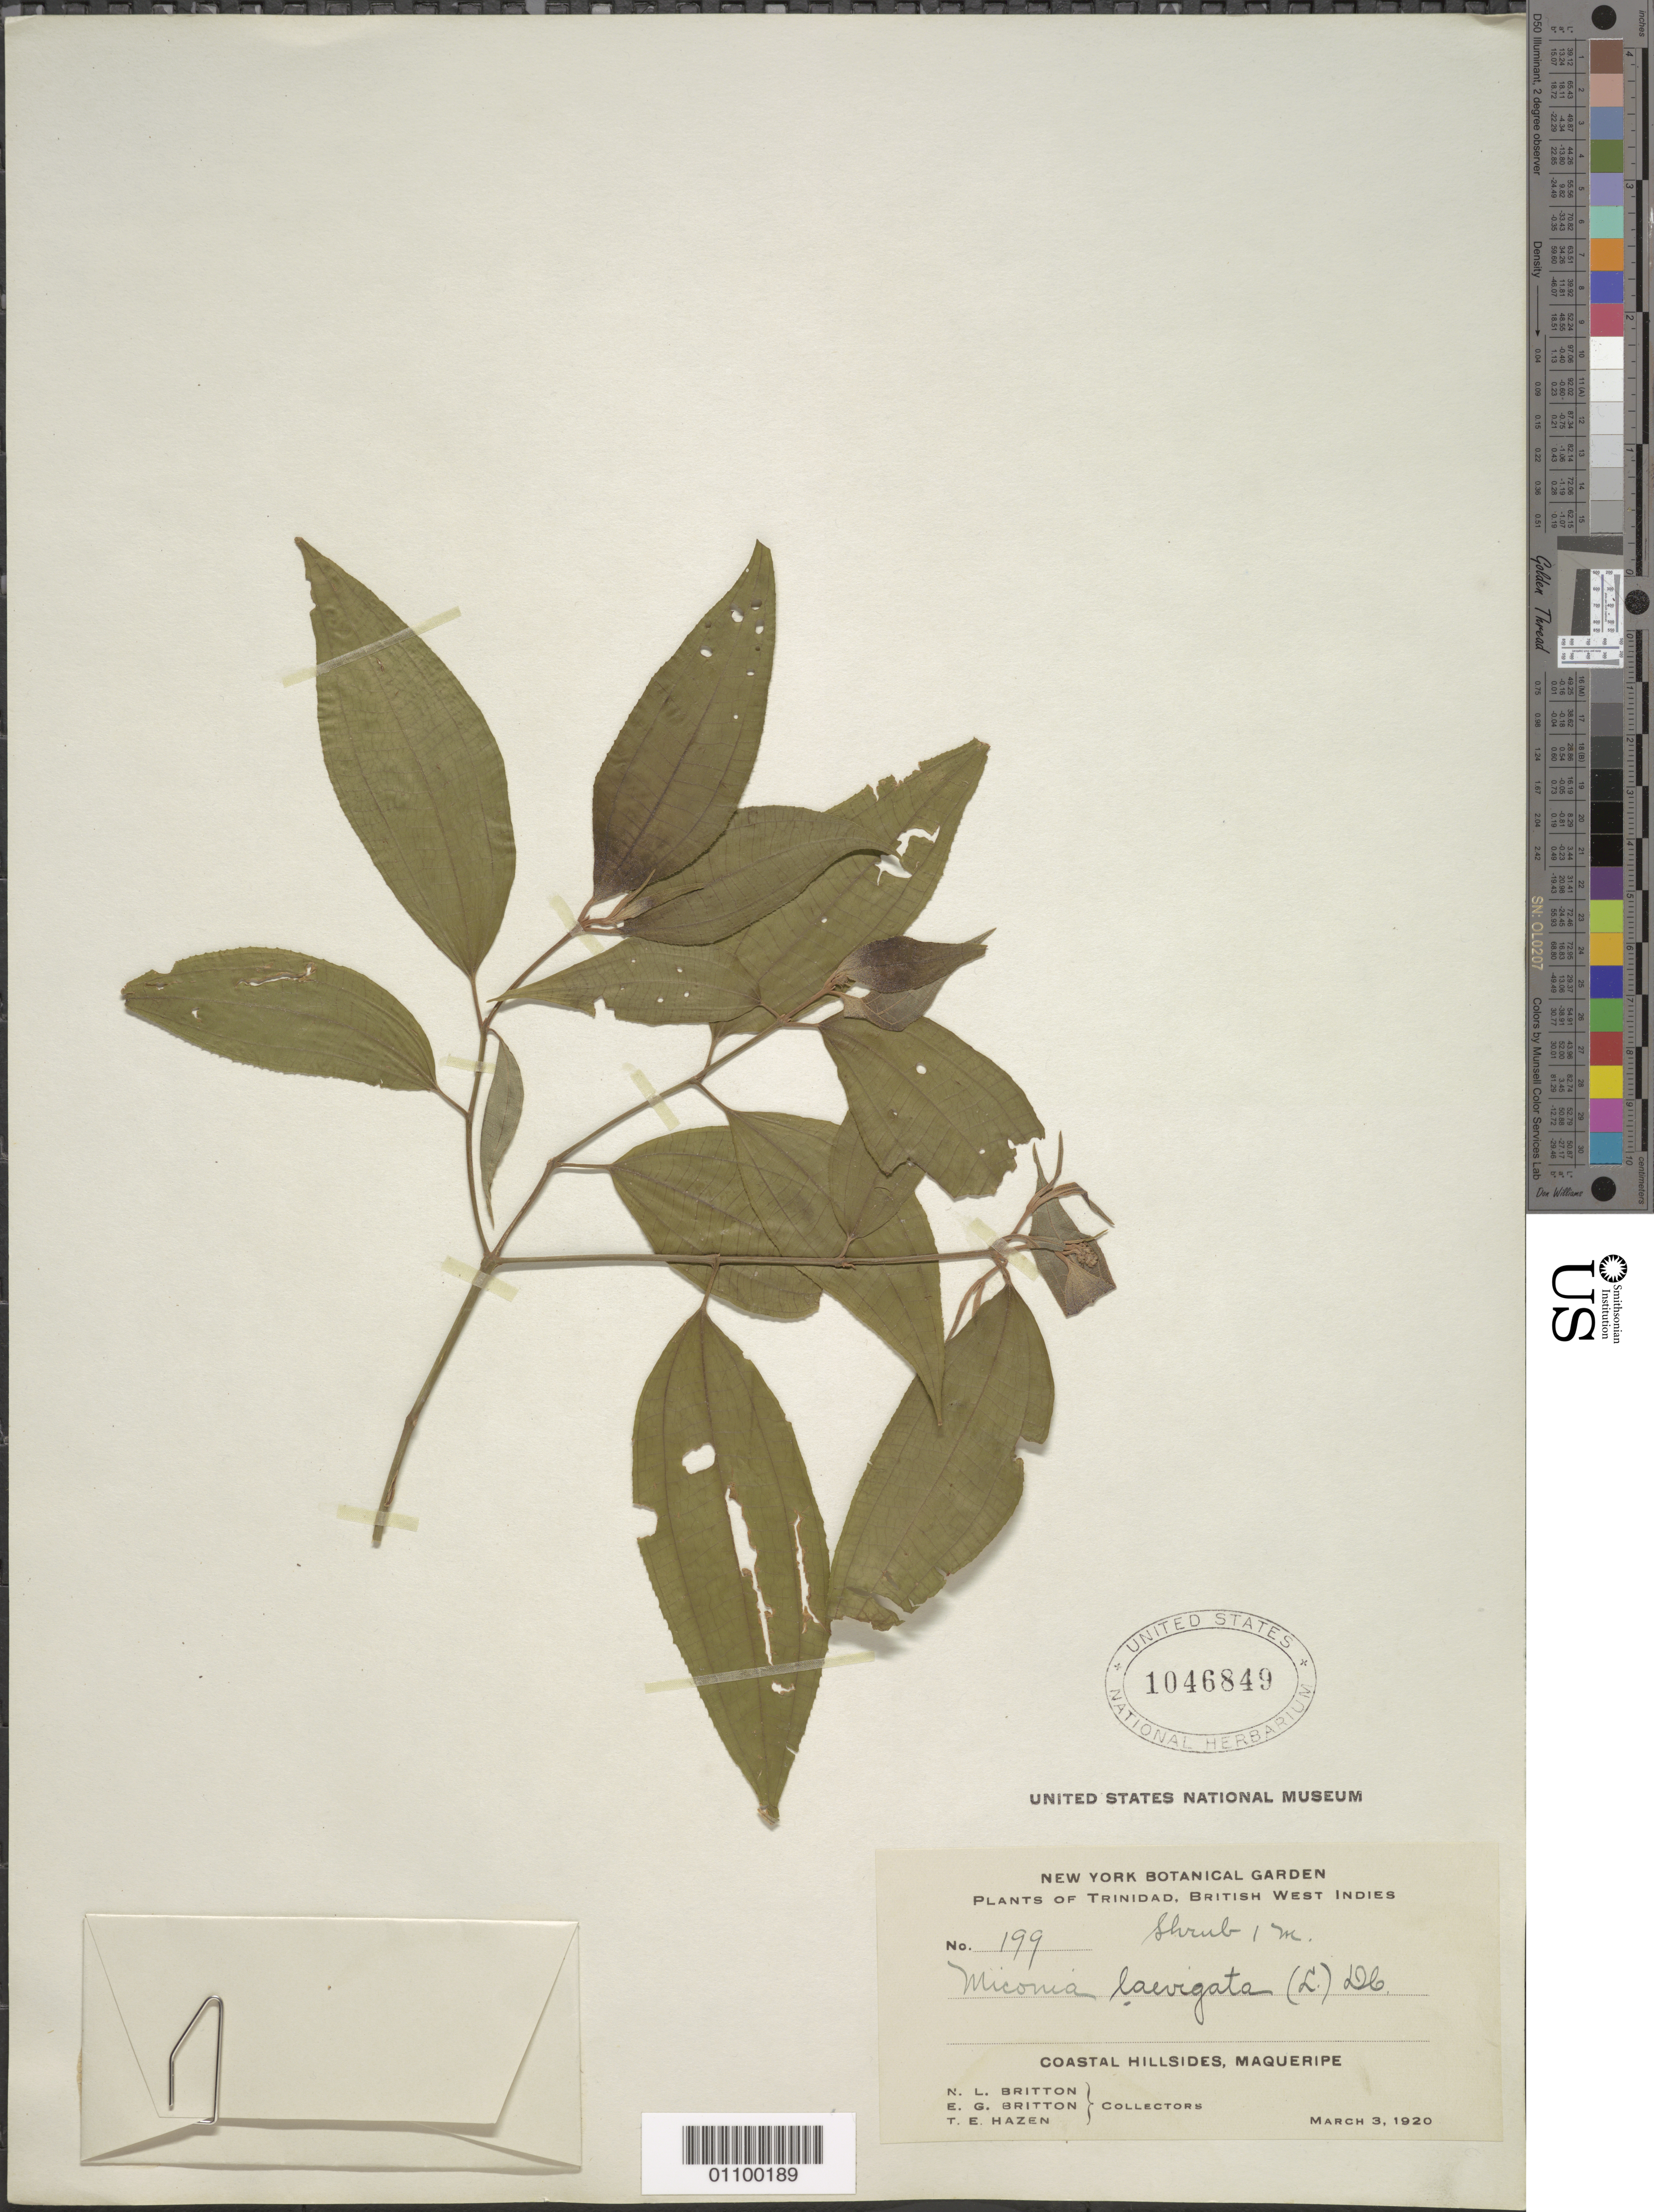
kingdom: Plantae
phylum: Tracheophyta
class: Magnoliopsida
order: Myrtales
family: Melastomataceae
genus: Miconia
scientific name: Miconia laevigata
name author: (L.) D. Don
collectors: N. Britton, E. G. Britton & T. E. Hazen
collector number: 199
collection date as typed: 03 Mar 1920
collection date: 1920-03-03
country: Trinidad and Tobago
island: Trinidad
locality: Coastal Hillsides, Maquaripe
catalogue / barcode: US 1046849